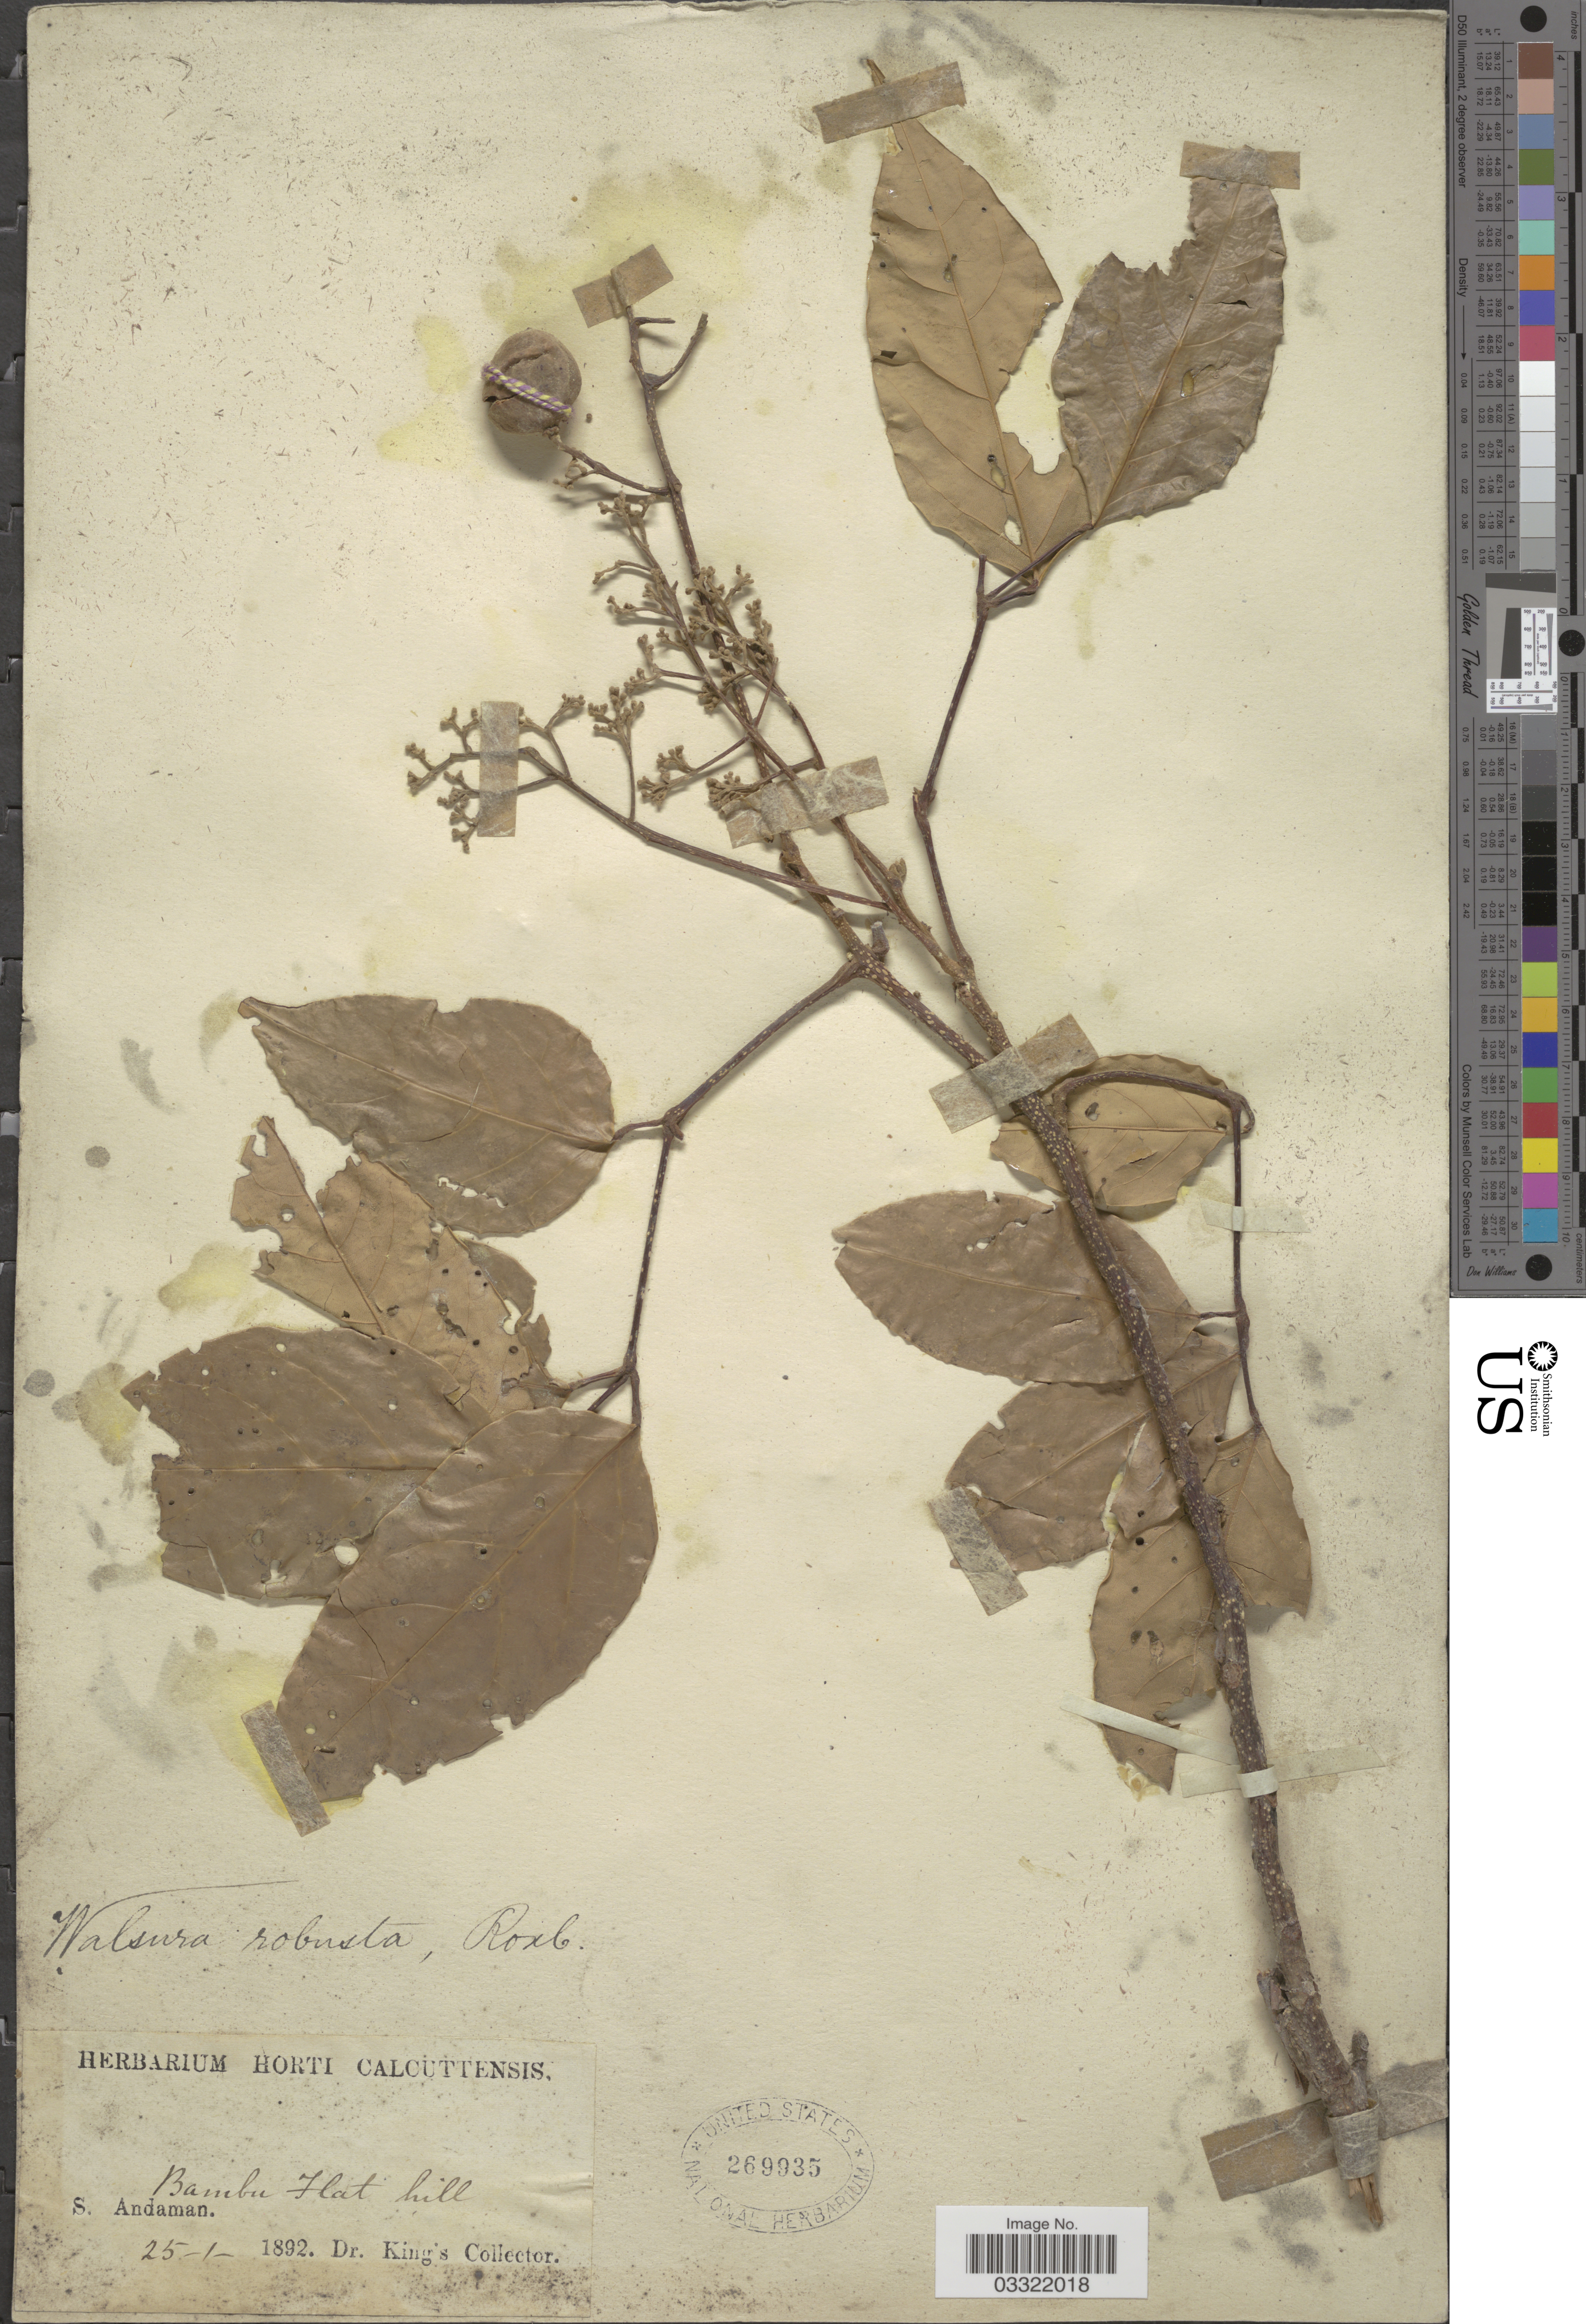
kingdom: Plantae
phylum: Tracheophyta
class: Magnoliopsida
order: Sapindales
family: Meliaceae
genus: Walsura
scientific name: Walsura robusta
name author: Roxb.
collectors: Dr. King's collector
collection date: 1892-01-25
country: India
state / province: Andaman and Nicobar Islands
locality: Bambu Flat hill, S. Andaman.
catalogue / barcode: US 269935